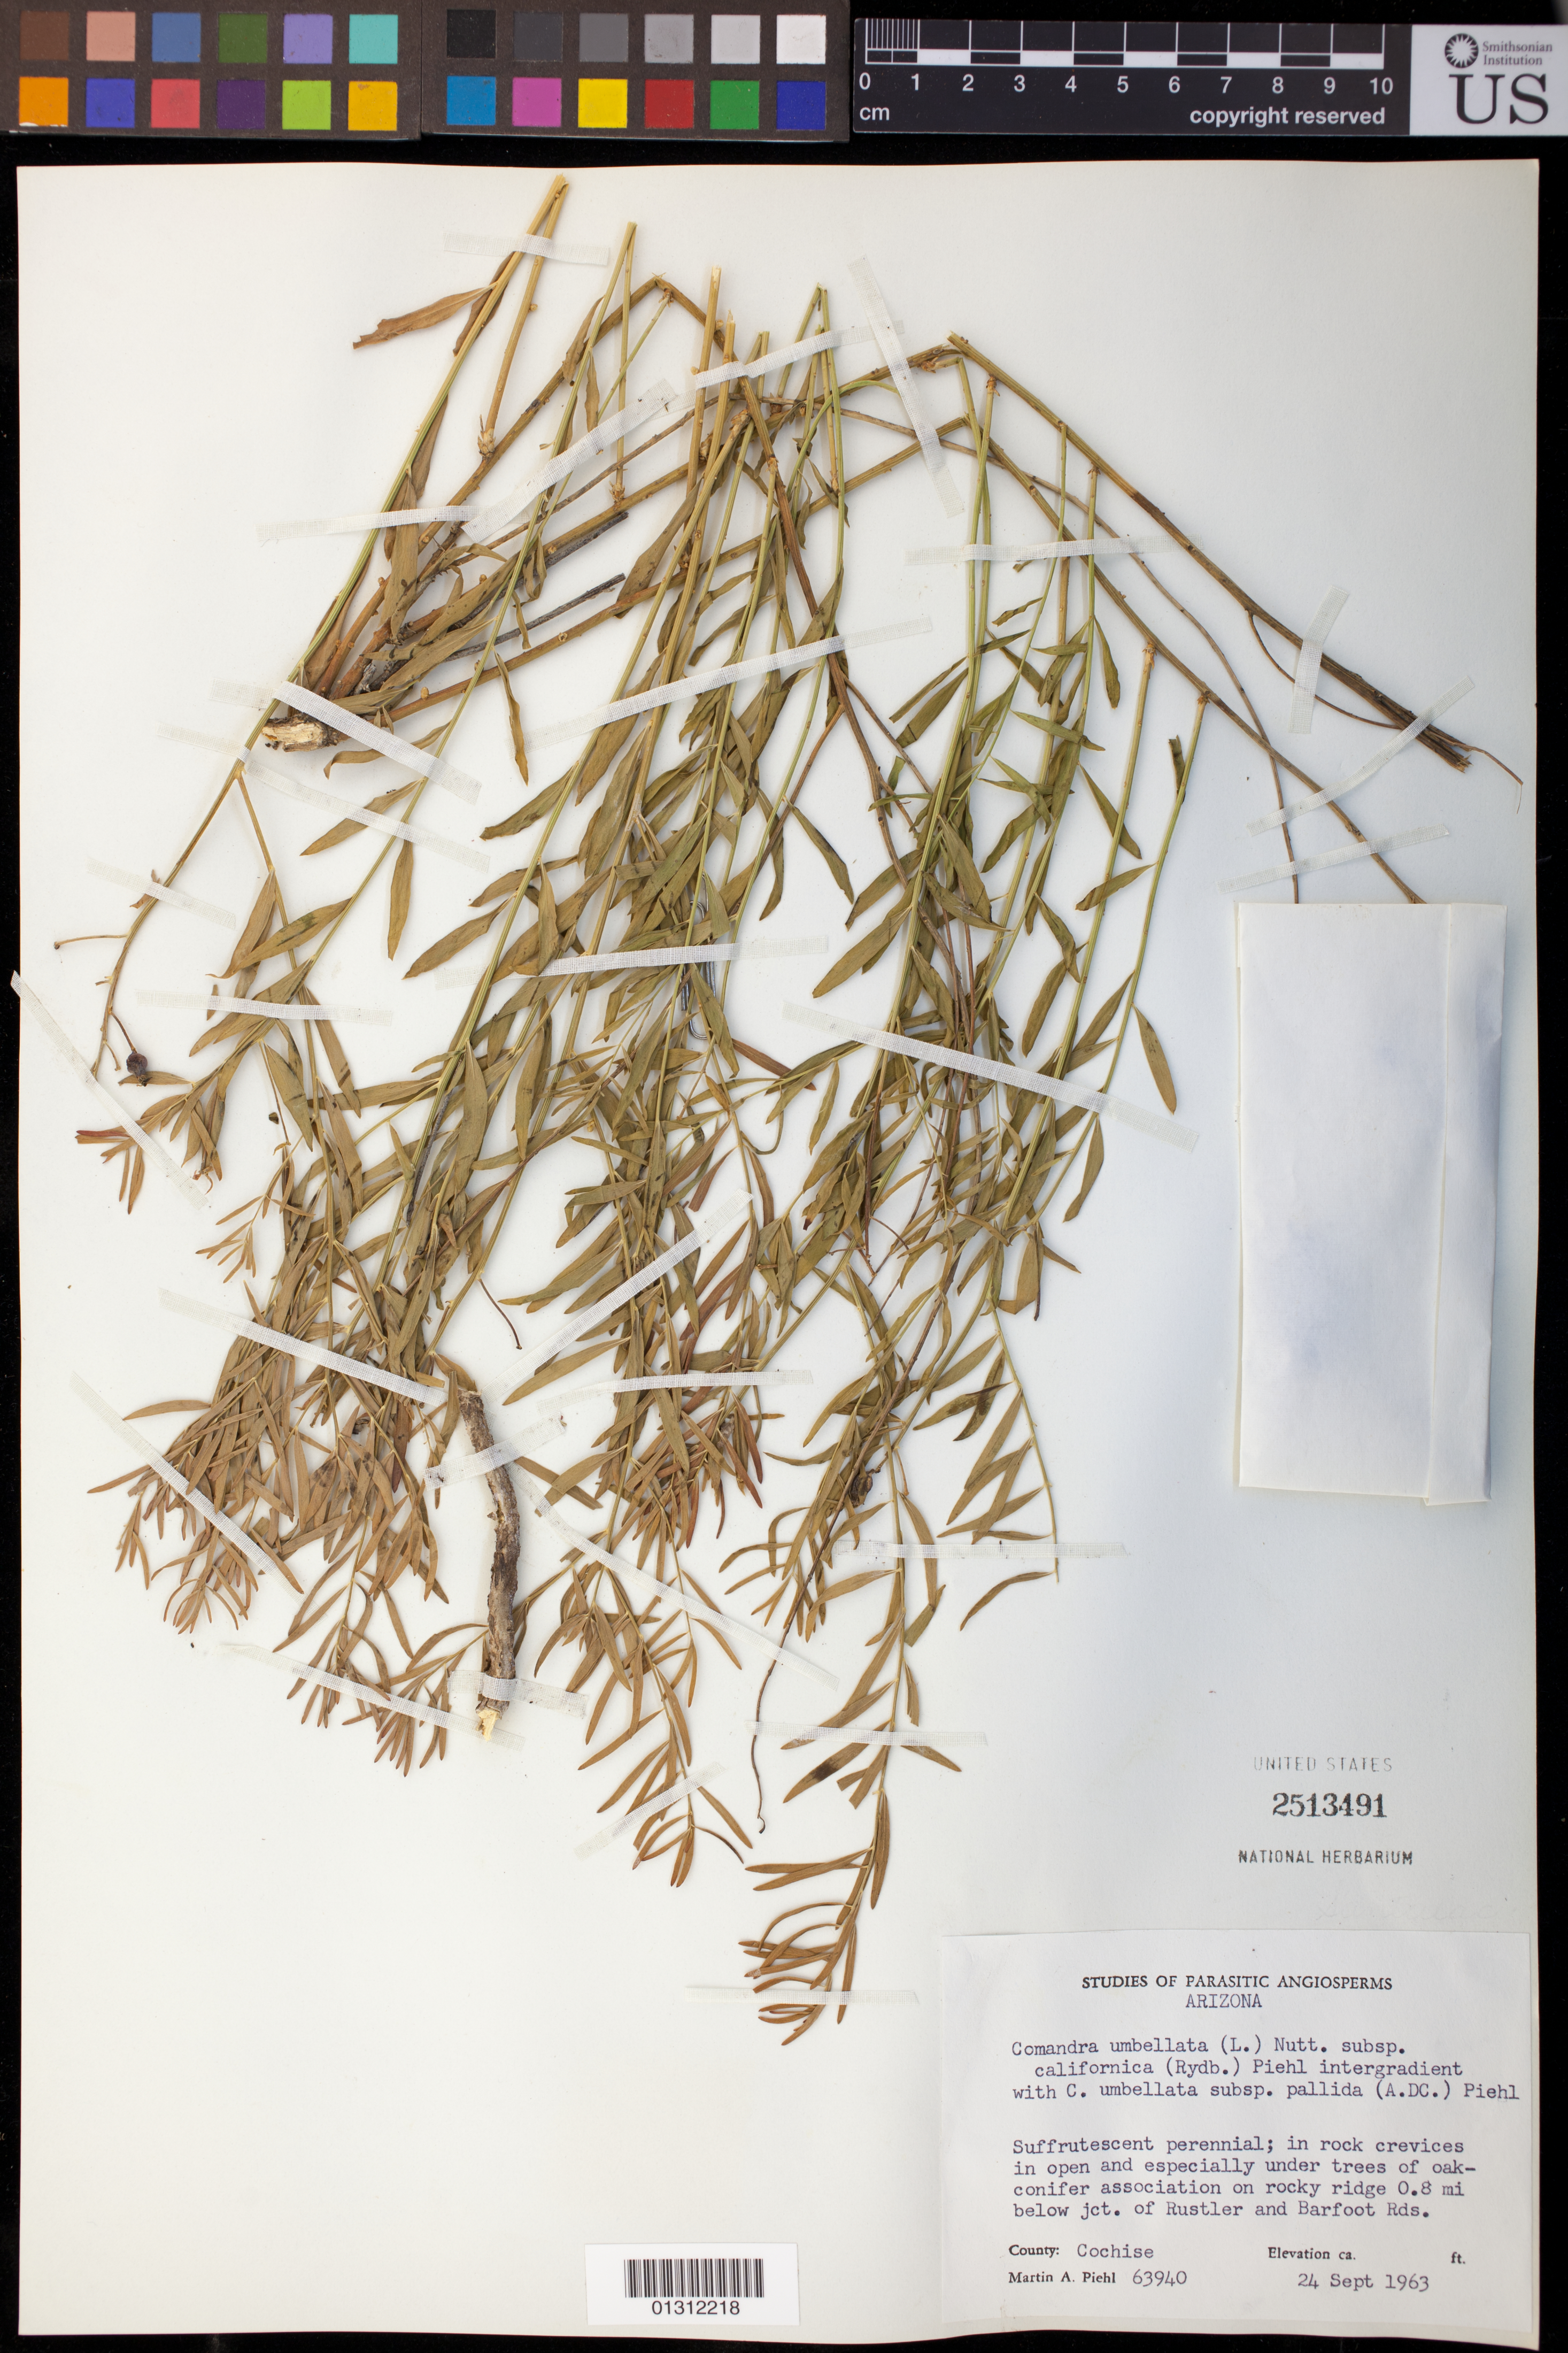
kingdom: Plantae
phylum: Tracheophyta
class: Magnoliopsida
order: Santalales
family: Comandraceae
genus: Comandra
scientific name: Comandra umbellata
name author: (L.) Nutt.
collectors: M. Piehl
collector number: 63940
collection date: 1963-09-24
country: United States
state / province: Arizona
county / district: Cochise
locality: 0.8 mi below jct. of Rustler and Barfoot Rds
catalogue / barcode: US 2513491